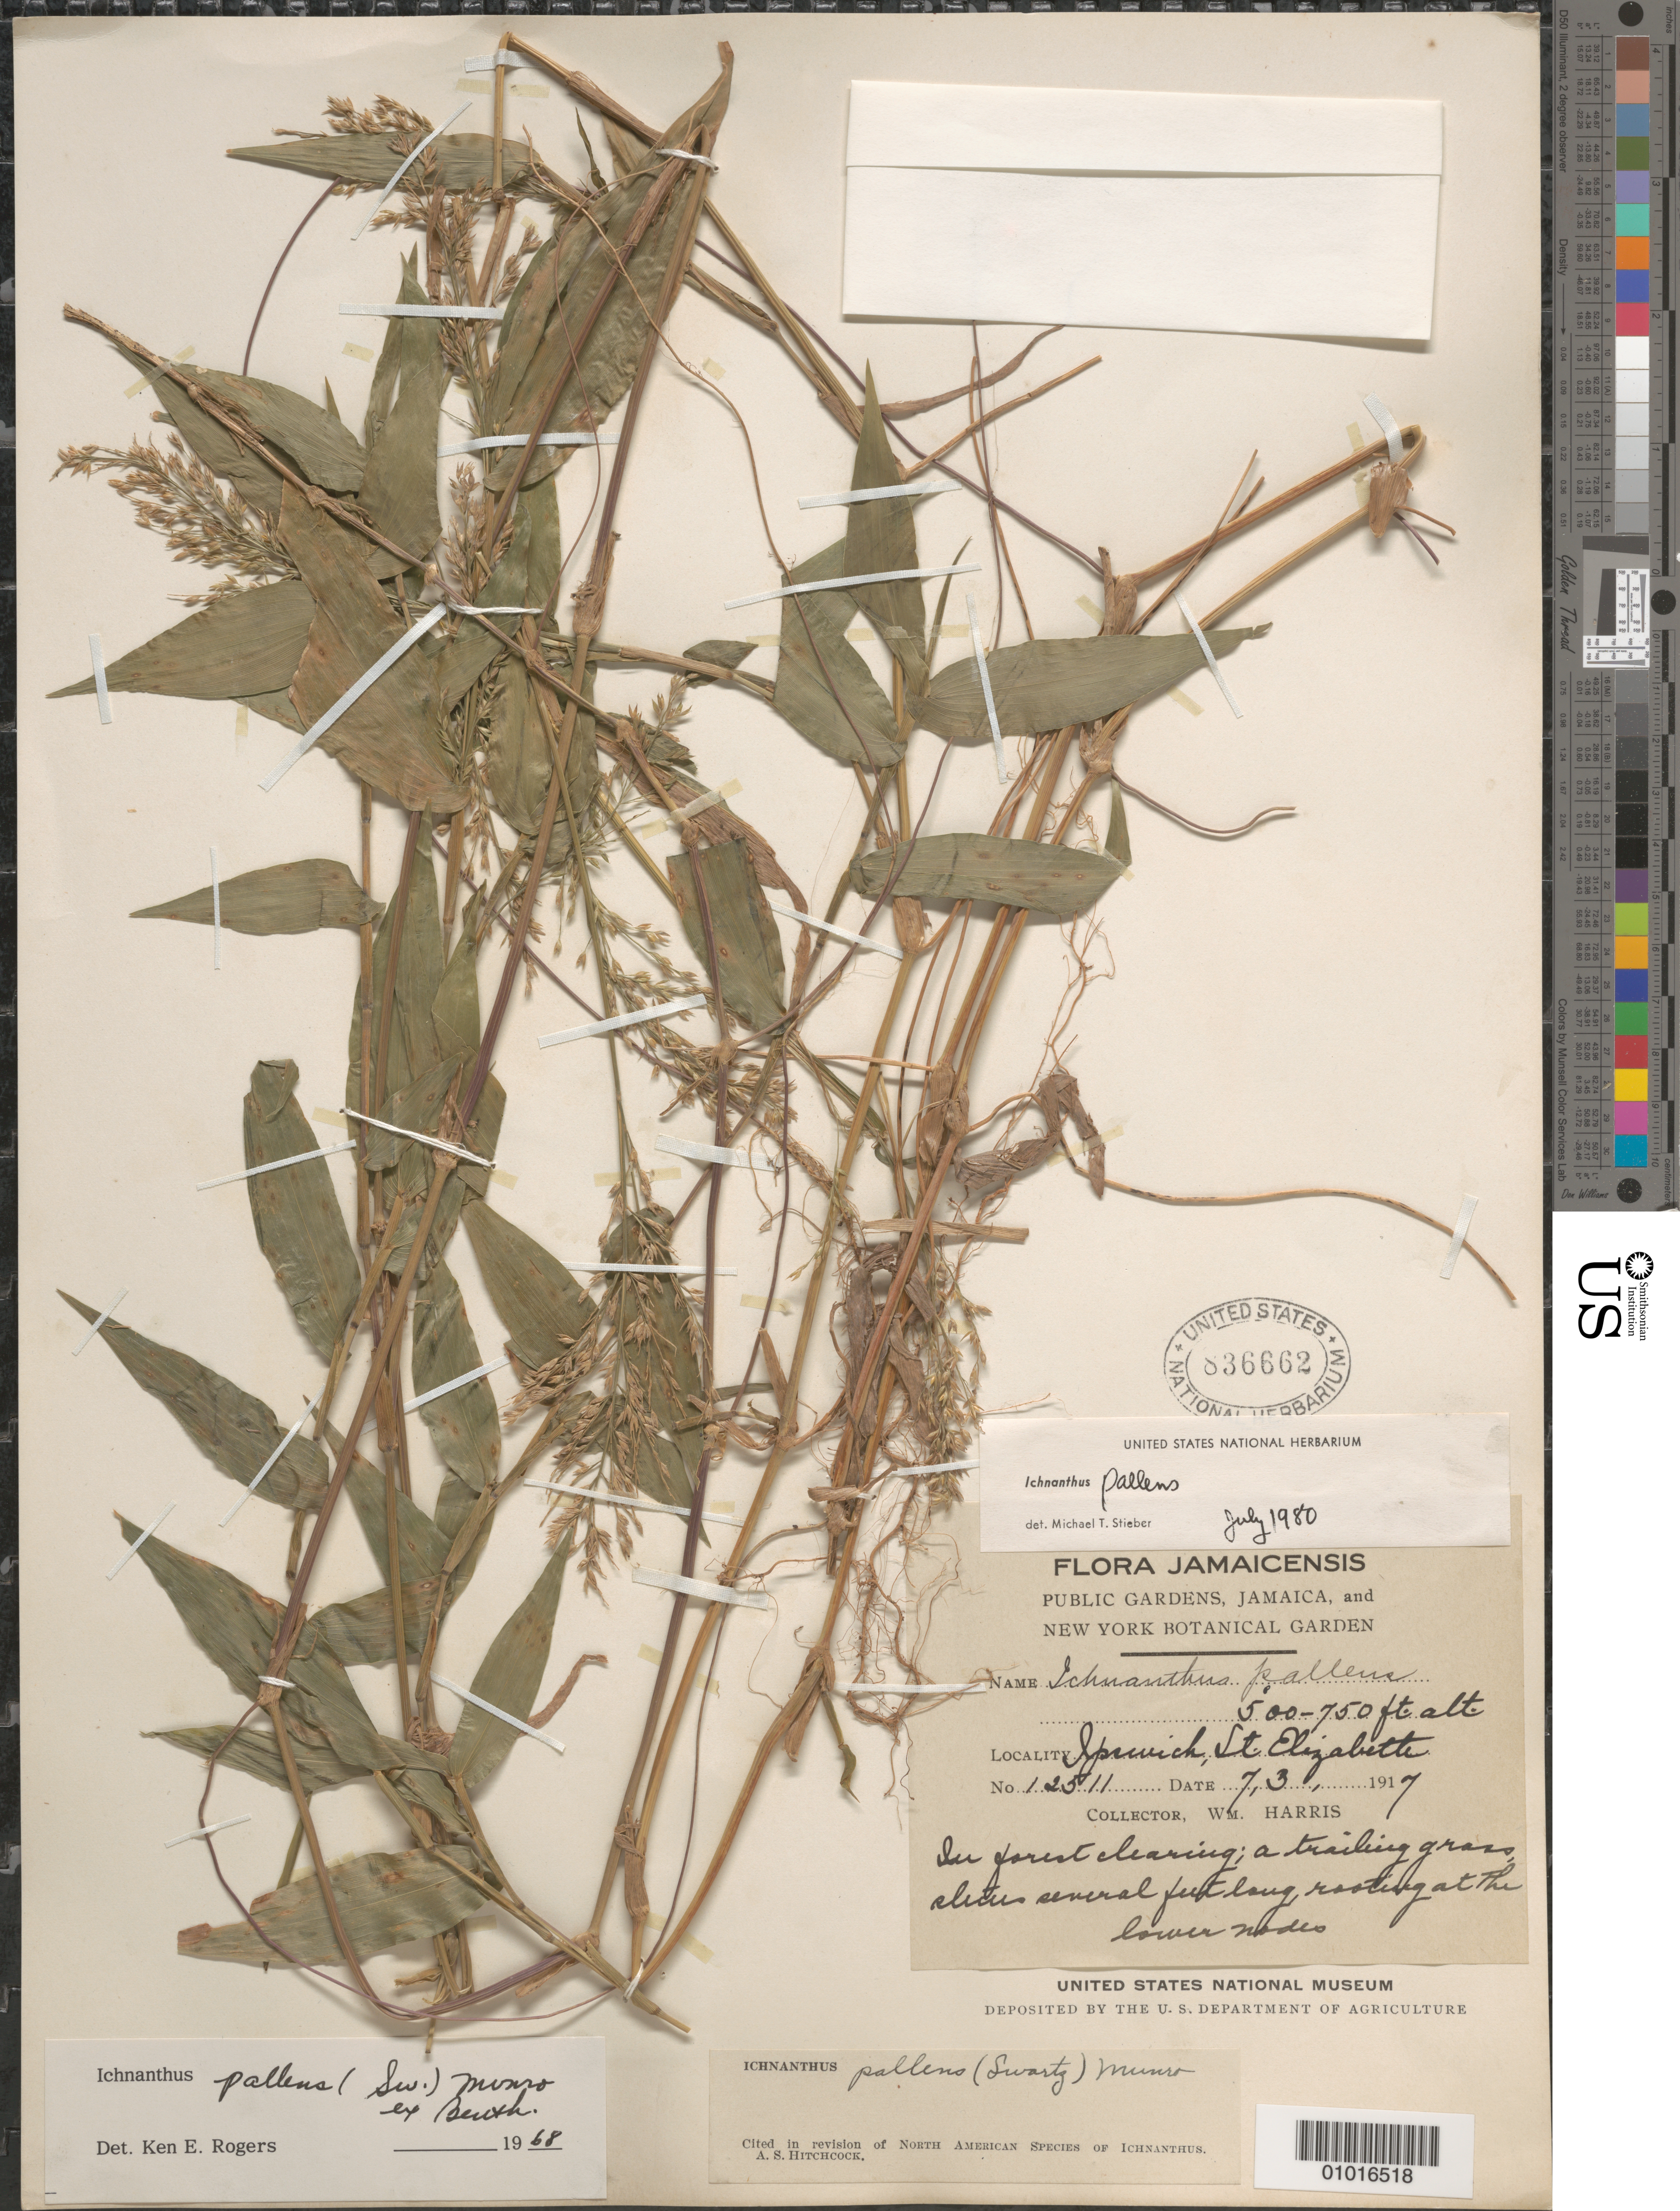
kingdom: Plantae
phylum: Tracheophyta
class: Liliopsida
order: Poales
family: Poaceae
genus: Ichnanthus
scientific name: Ichnanthus pallens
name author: (Sw.) Munro ex Benth.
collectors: W. H. Harris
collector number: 12511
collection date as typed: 07 Mar 1917 or 03 Jul 1917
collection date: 1917-03-07 or 1917-07-03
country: Jamaica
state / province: Saint Elizabeth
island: Jamaica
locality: Ipswich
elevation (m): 152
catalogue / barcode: US 836662